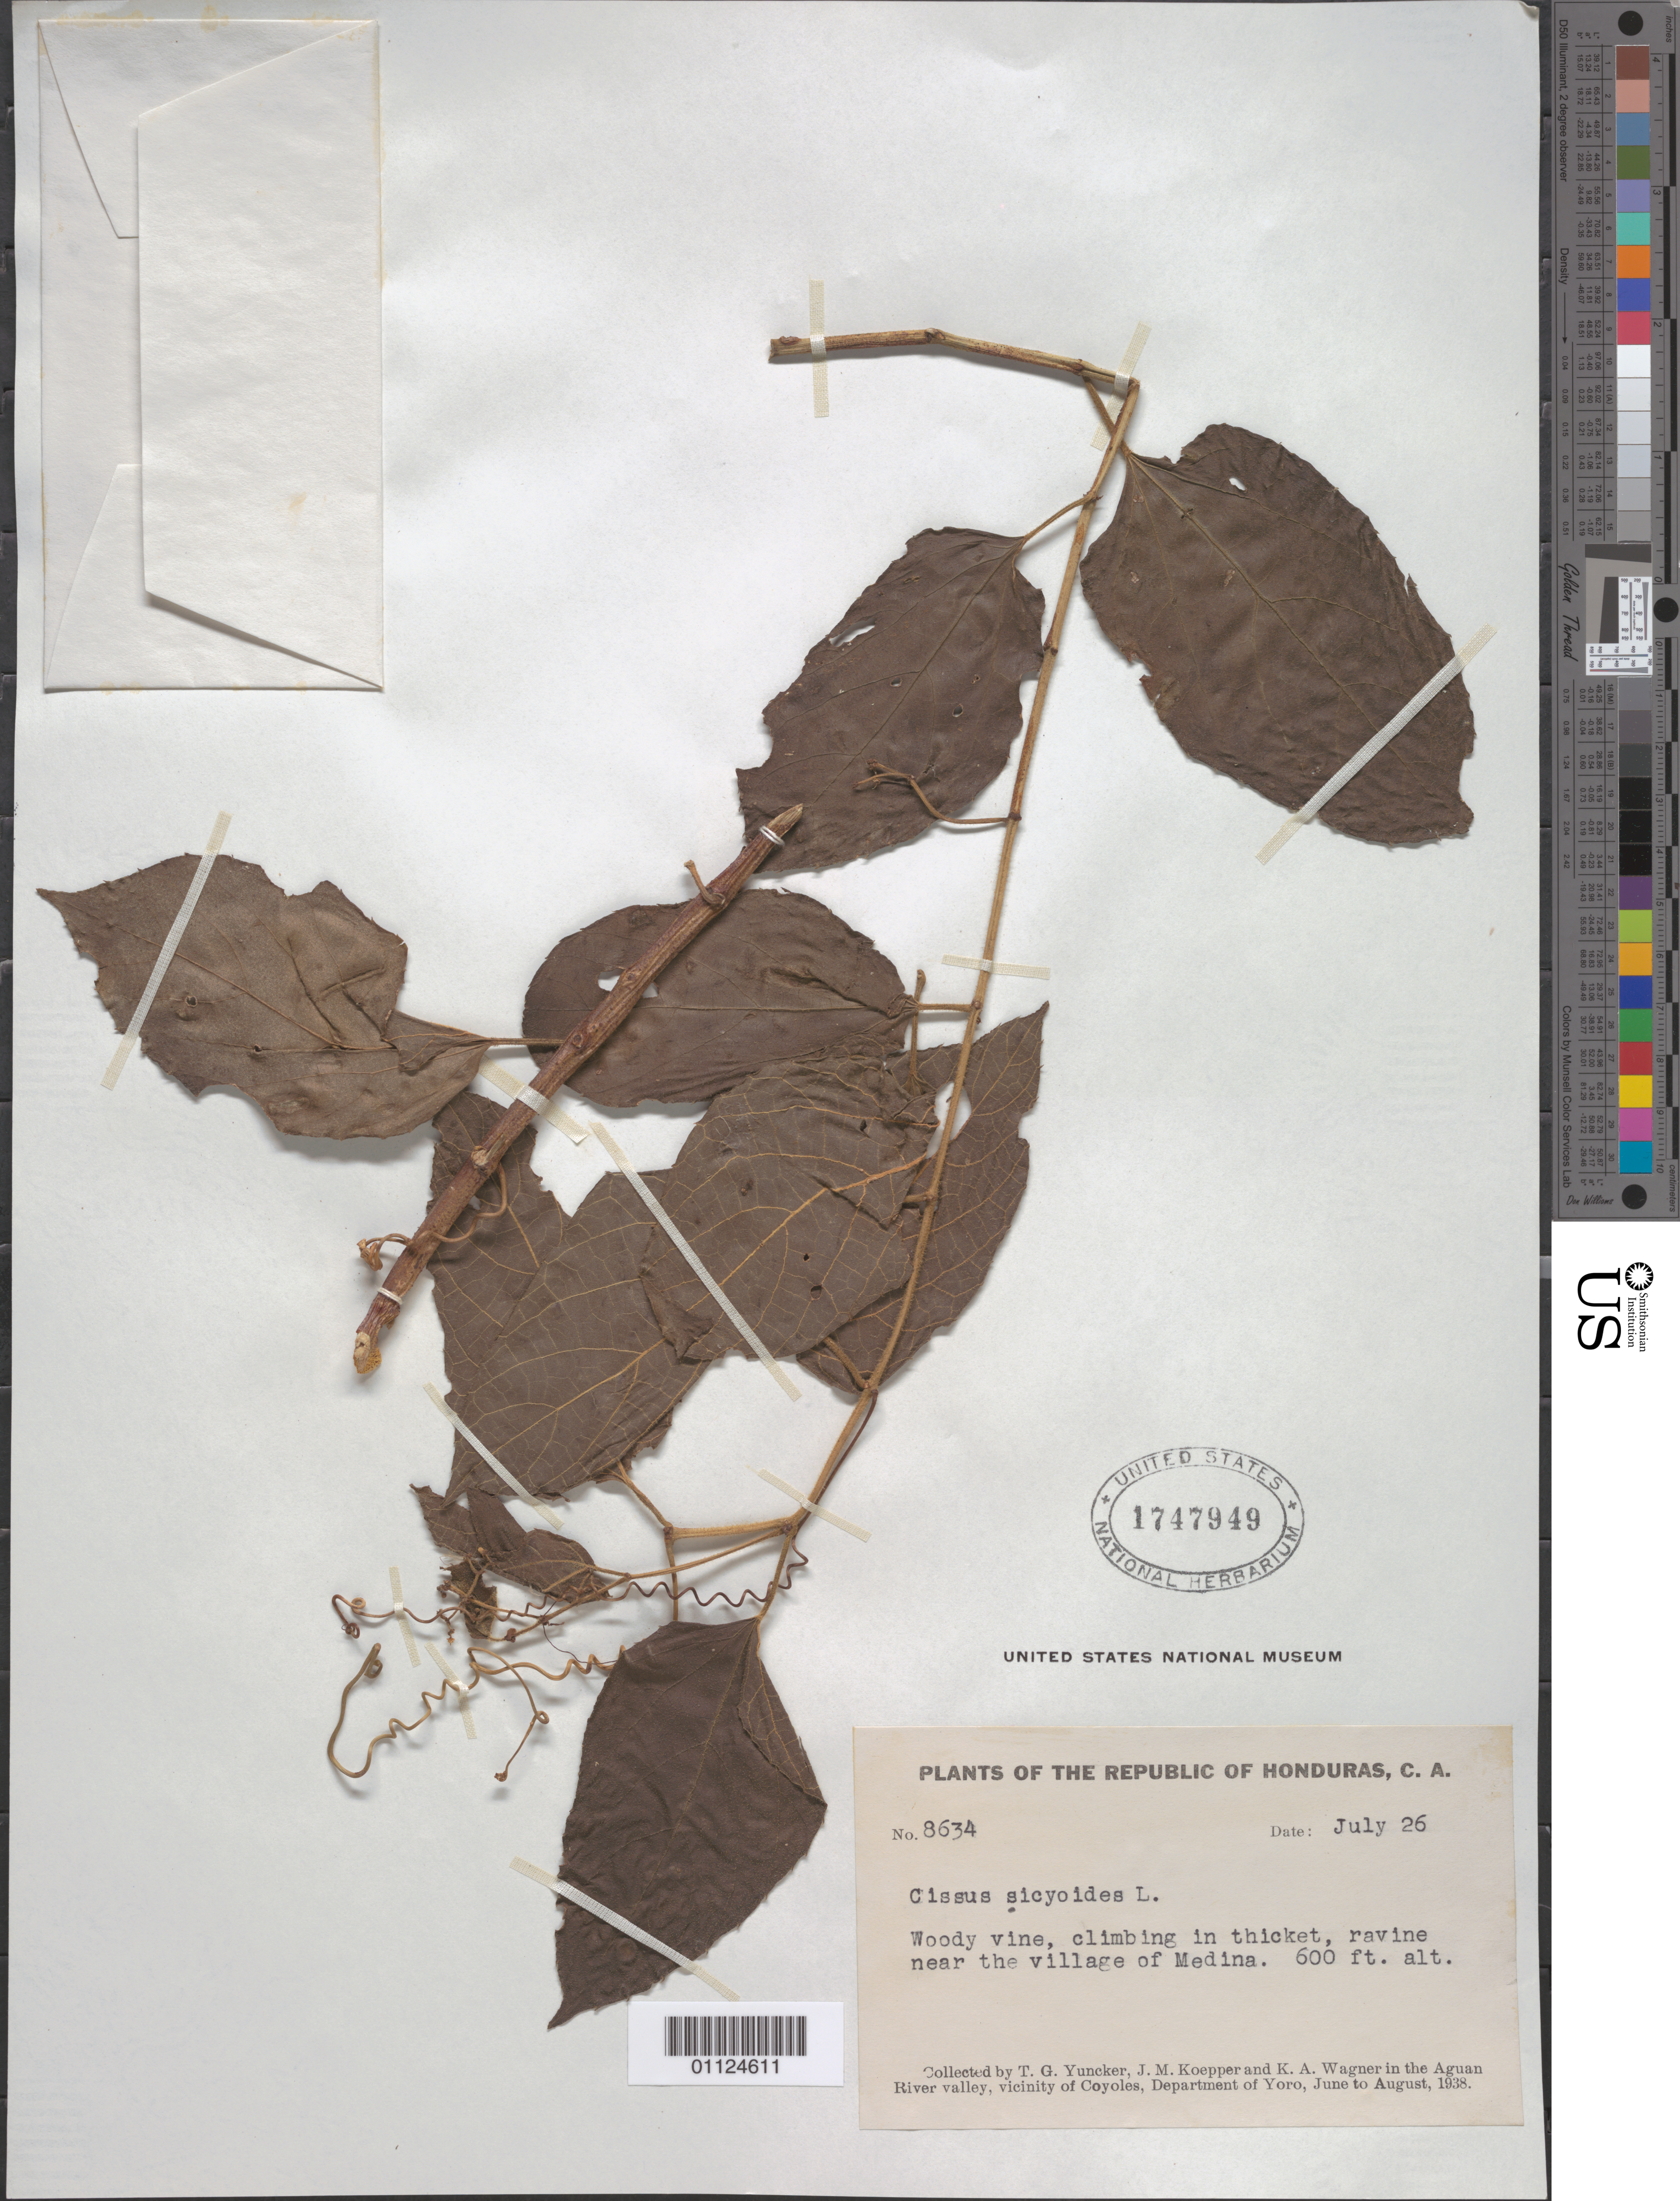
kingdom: Plantae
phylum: Tracheophyta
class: Magnoliopsida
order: Vitales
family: Vitaceae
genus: Cissus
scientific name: Cissus verticillata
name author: (L.) Nicolson & C.E. Jarvis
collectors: T. G. Yuncker, J. M. Koepper & K. A. Wagner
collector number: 8634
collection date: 1938-07-26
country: Honduras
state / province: Yoro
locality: In the Aguan River valley, vicinity of Coyoles. Near the village of Medina.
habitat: Woody vine, climbing in thicket.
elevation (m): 183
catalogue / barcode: US 1747949